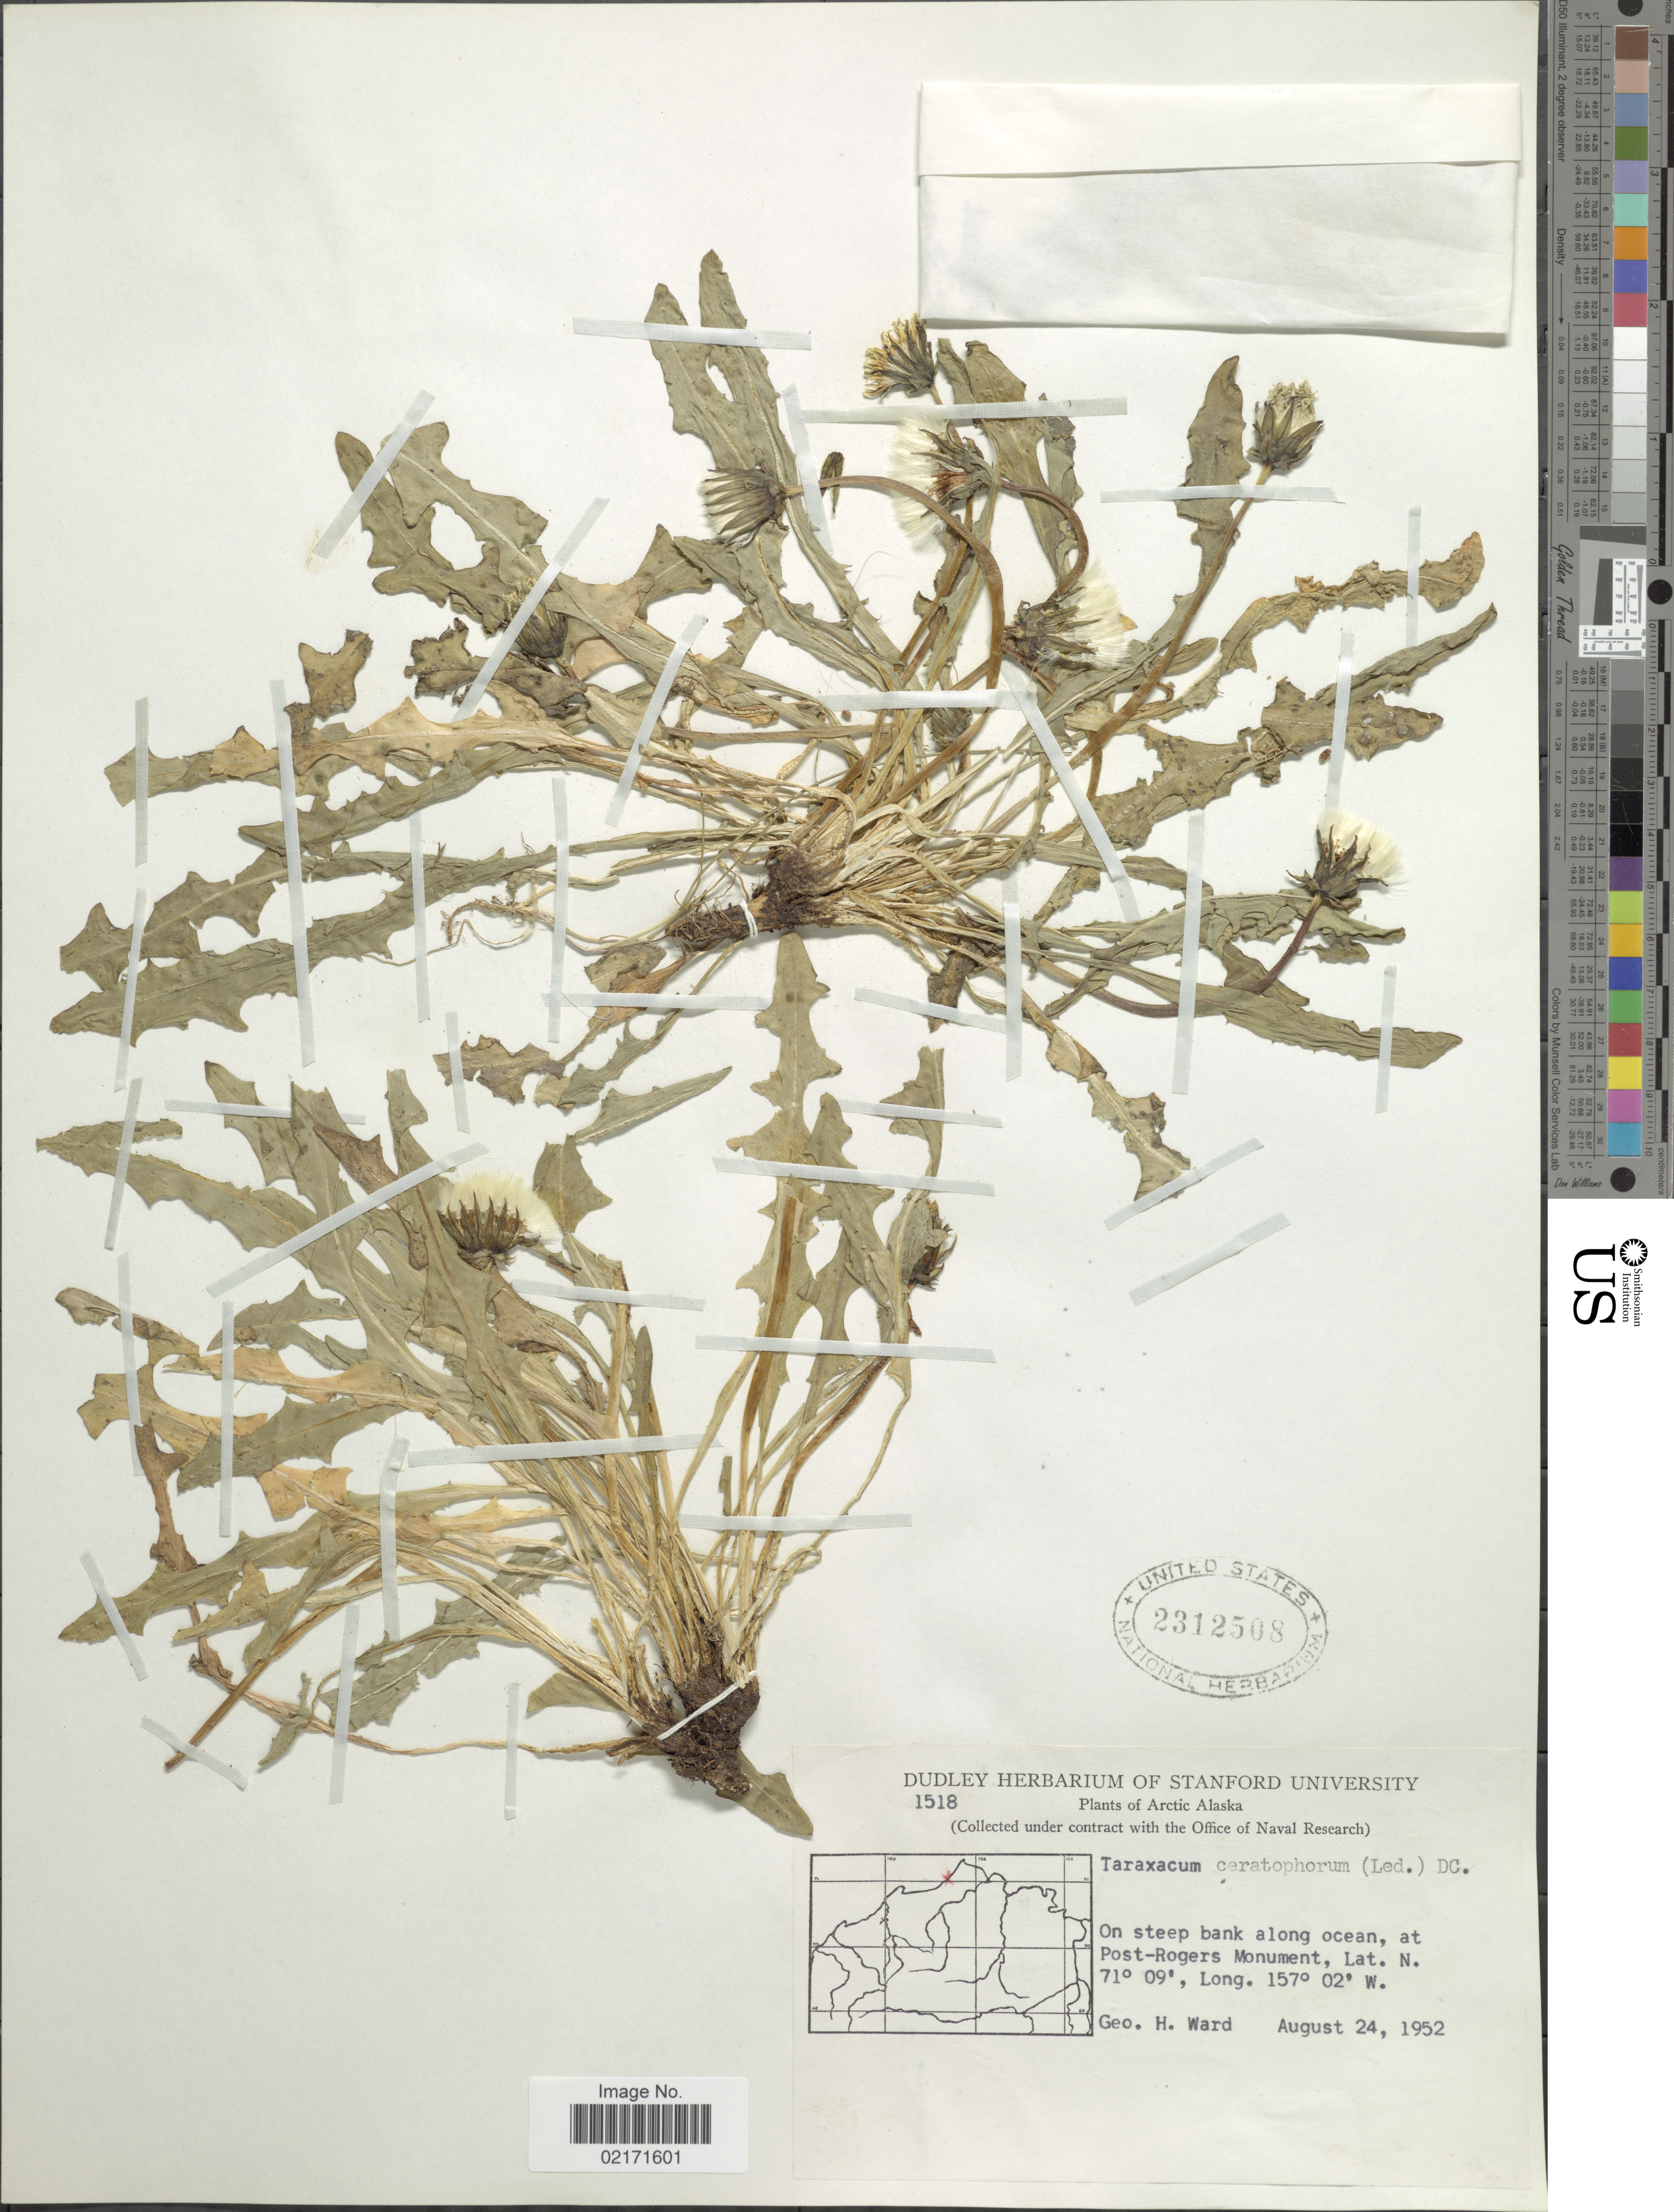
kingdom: Plantae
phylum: Tracheophyta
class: Magnoliopsida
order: Asterales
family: Asteraceae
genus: Taraxacum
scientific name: Taraxacum ceratophorum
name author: (Ledeb.) DC.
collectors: G. H. Ward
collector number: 1518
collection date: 1952-08-24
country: United States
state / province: Alaska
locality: Arctic Alaska. On steep bank along ocean, at Post-Rogers Monument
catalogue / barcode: US 2312508